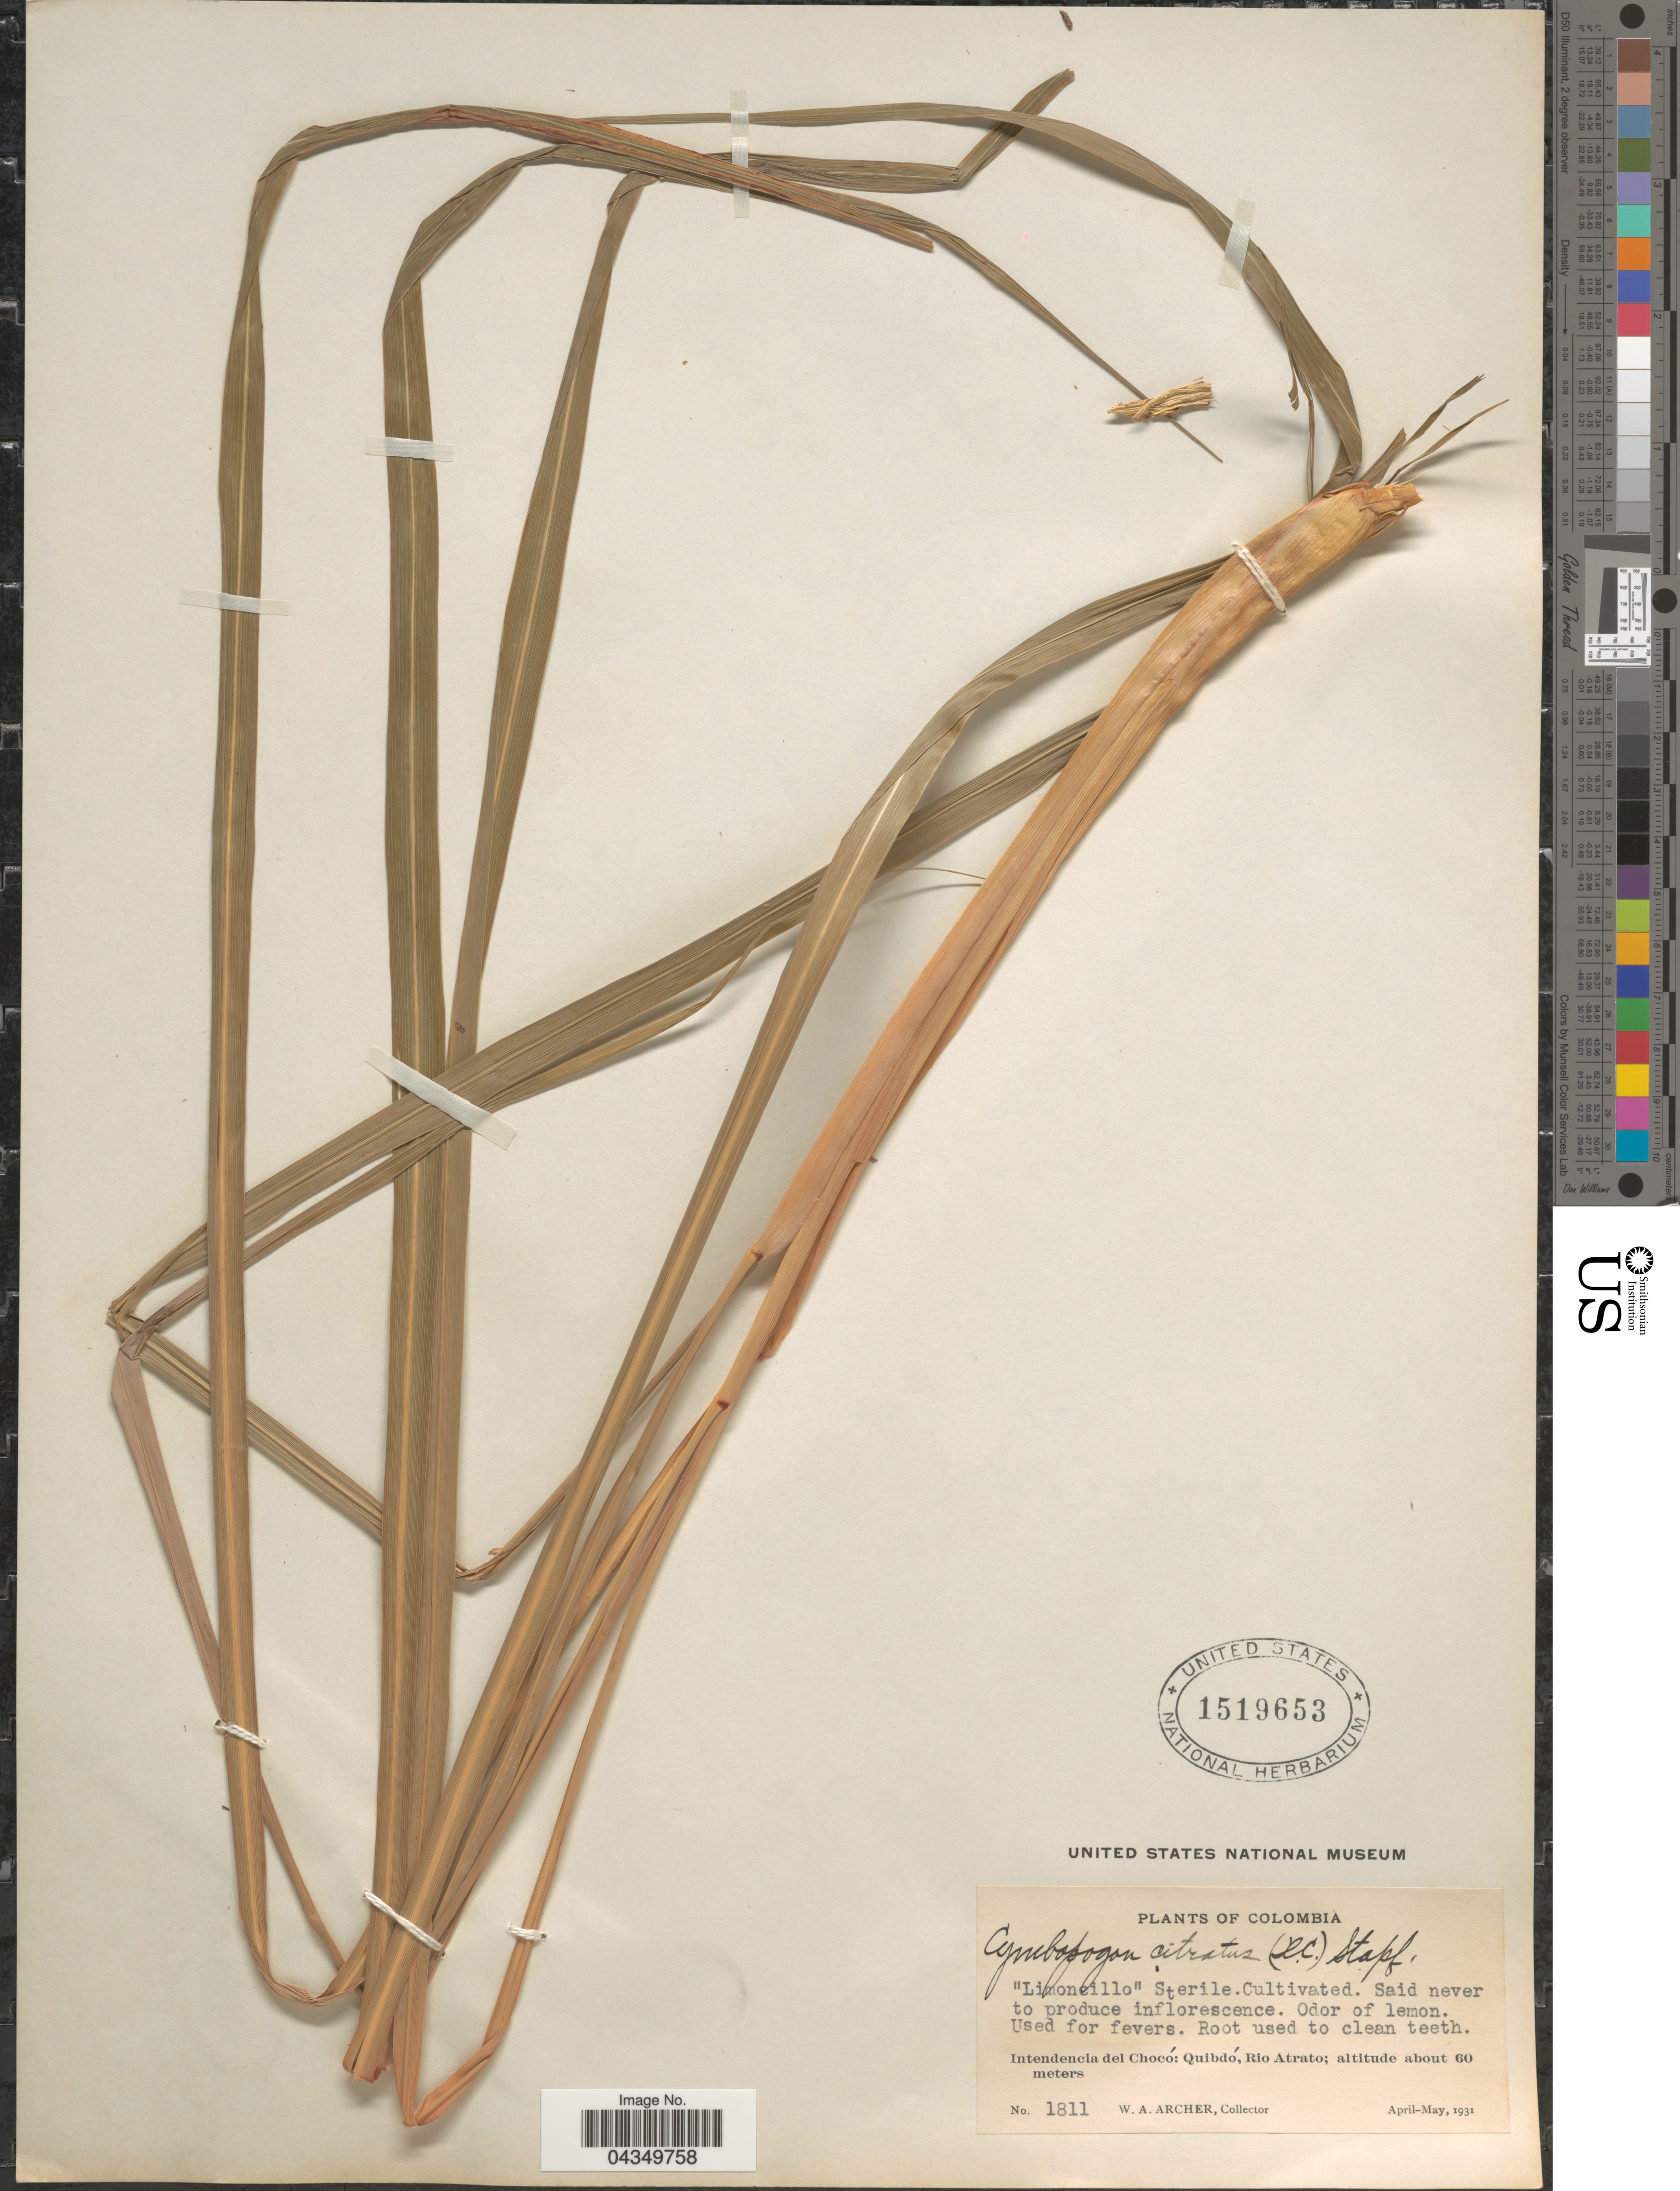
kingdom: Plantae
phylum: Tracheophyta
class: Liliopsida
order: Poales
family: Poaceae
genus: Cymbopogon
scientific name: Cymbopogon citratus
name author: (DC.) Stapf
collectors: W. Archer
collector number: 1811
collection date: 1931-04/1931-05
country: Colombia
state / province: Chocó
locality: Intendencia del Chocó: Quibdó, Rio Atrato.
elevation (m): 60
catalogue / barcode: US 1519653